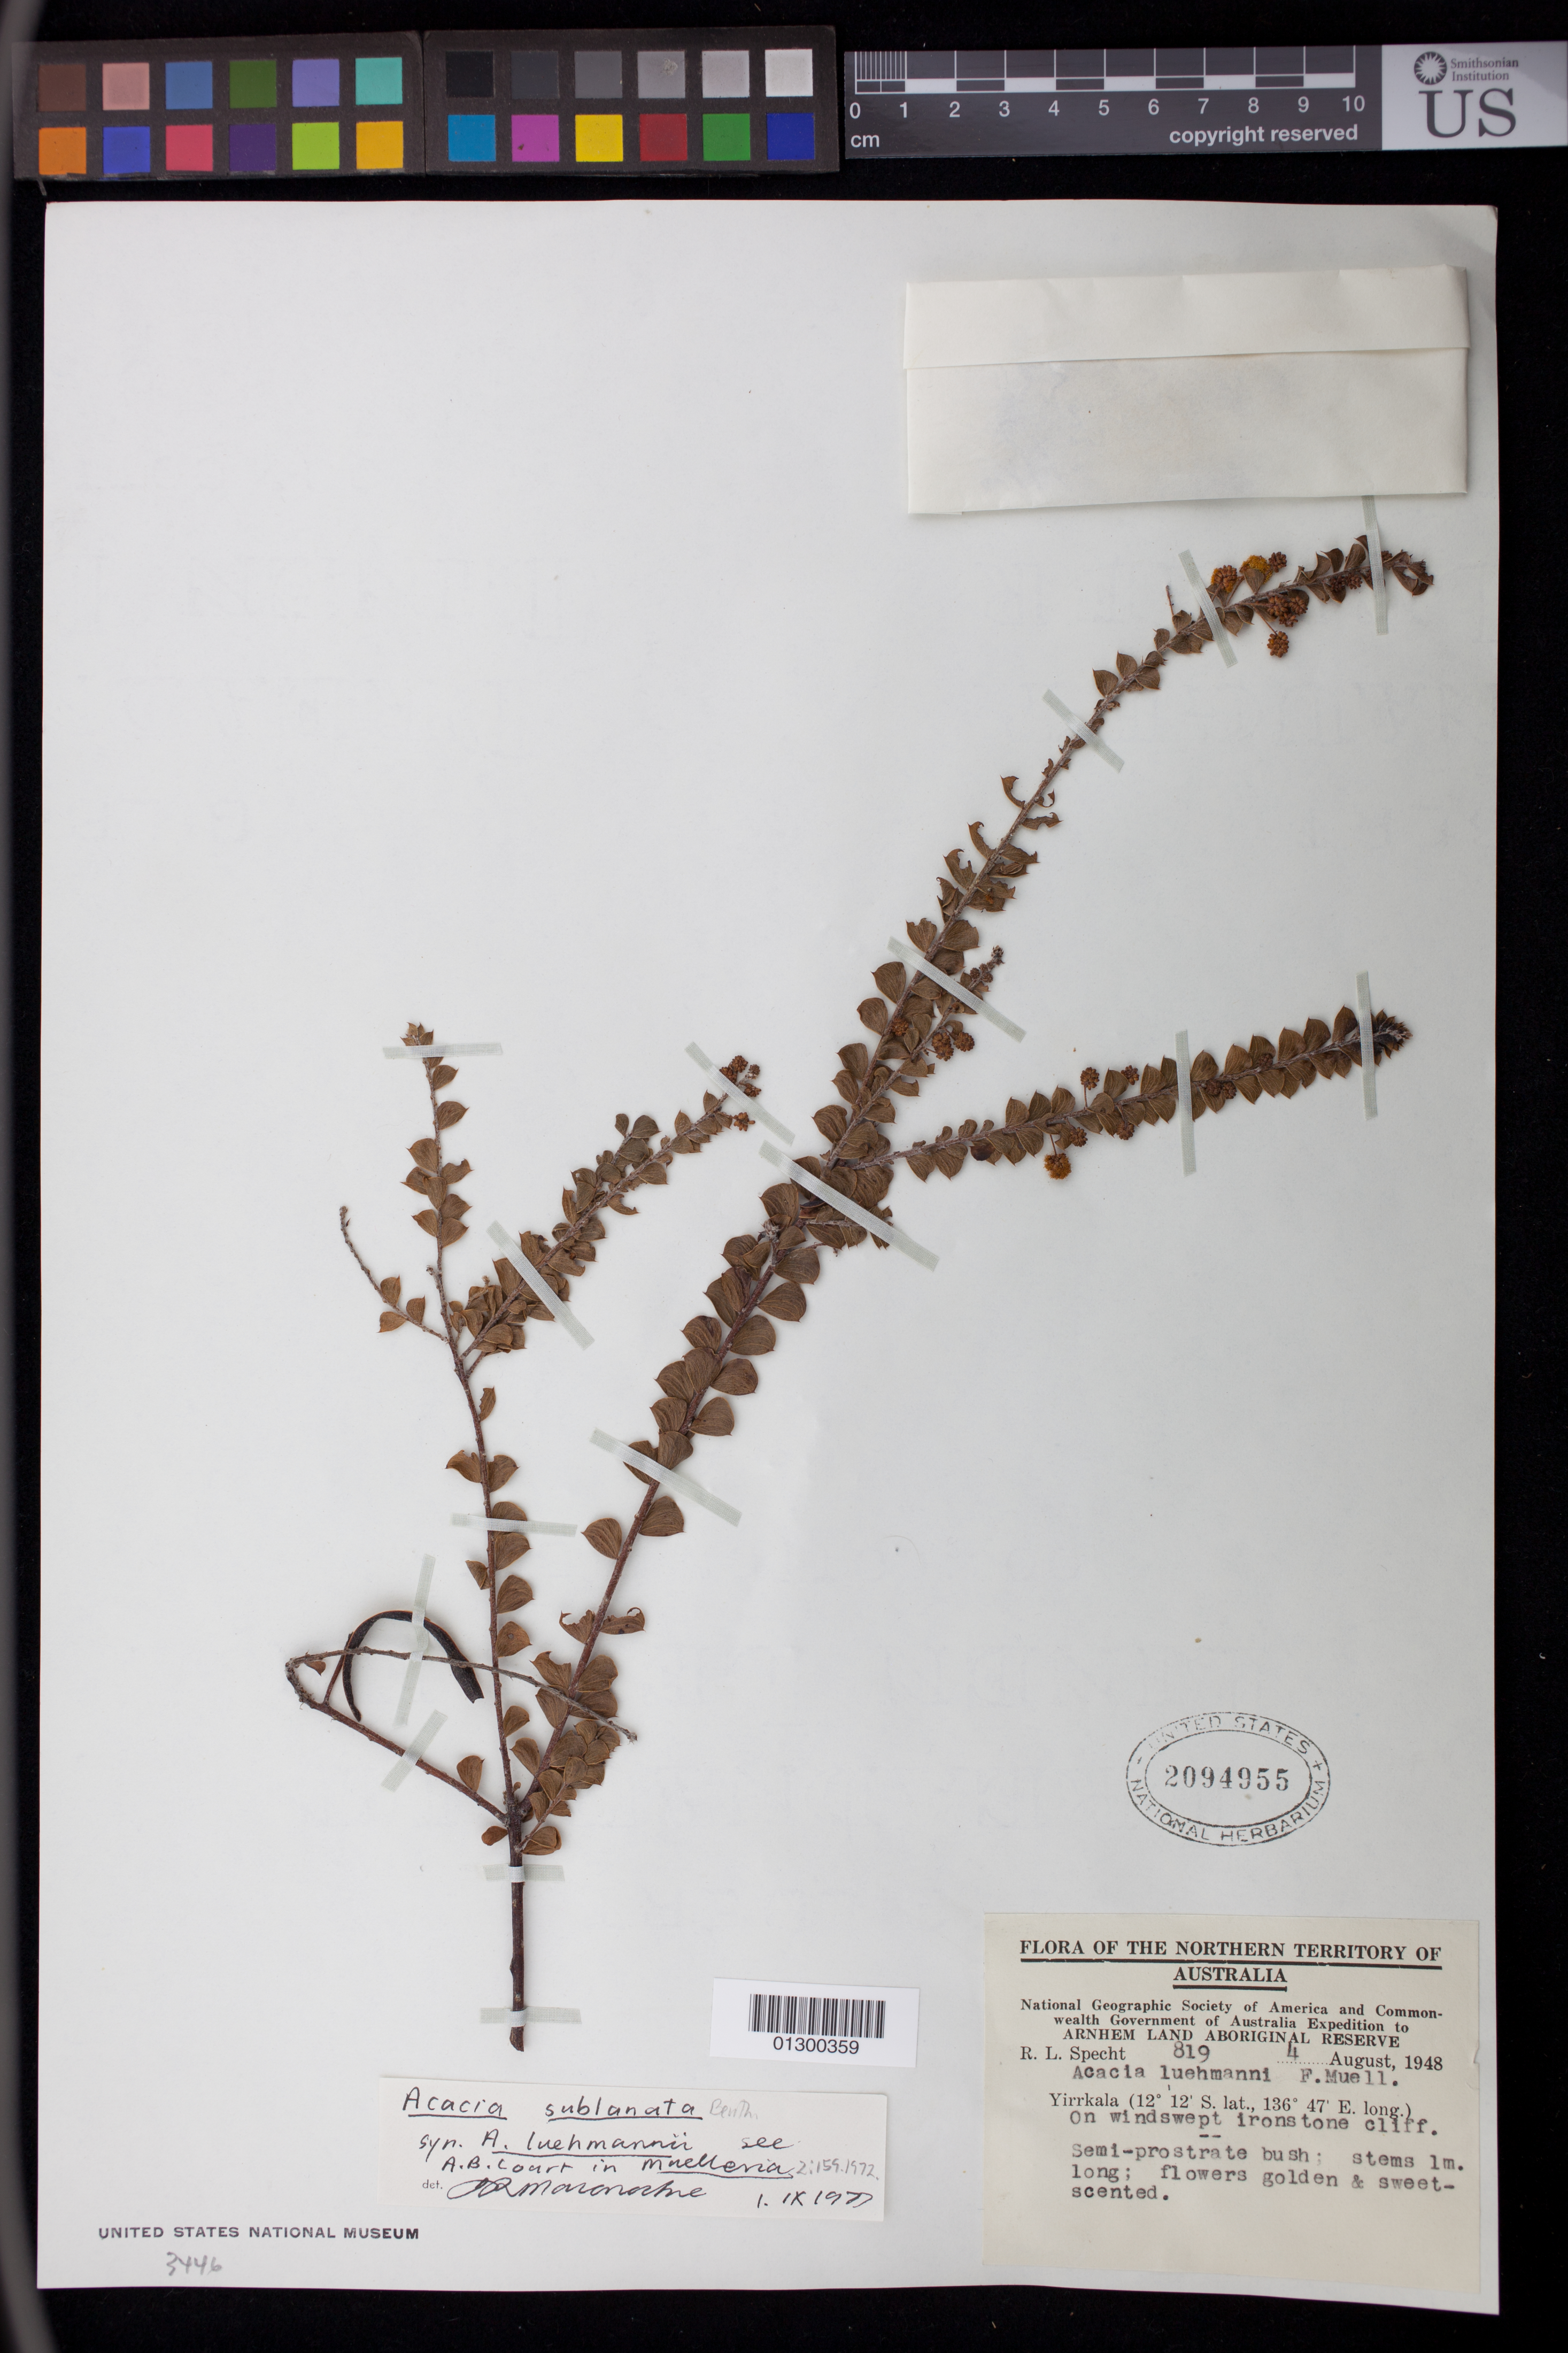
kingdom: Plantae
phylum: Tracheophyta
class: Magnoliopsida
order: Fabales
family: Fabaceae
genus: Acacia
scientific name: Acacia sublanata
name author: Benth.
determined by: Maconochie, John R.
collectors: R. L. Specht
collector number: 819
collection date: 1948-08-04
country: Australia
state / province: Northern Territory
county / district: East Arnhem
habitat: On windswpt ironstone cliff.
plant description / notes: Semi-prostrate bush; stems 1 m. long; flowers golden and sweet-scneted.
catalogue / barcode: US 2094955